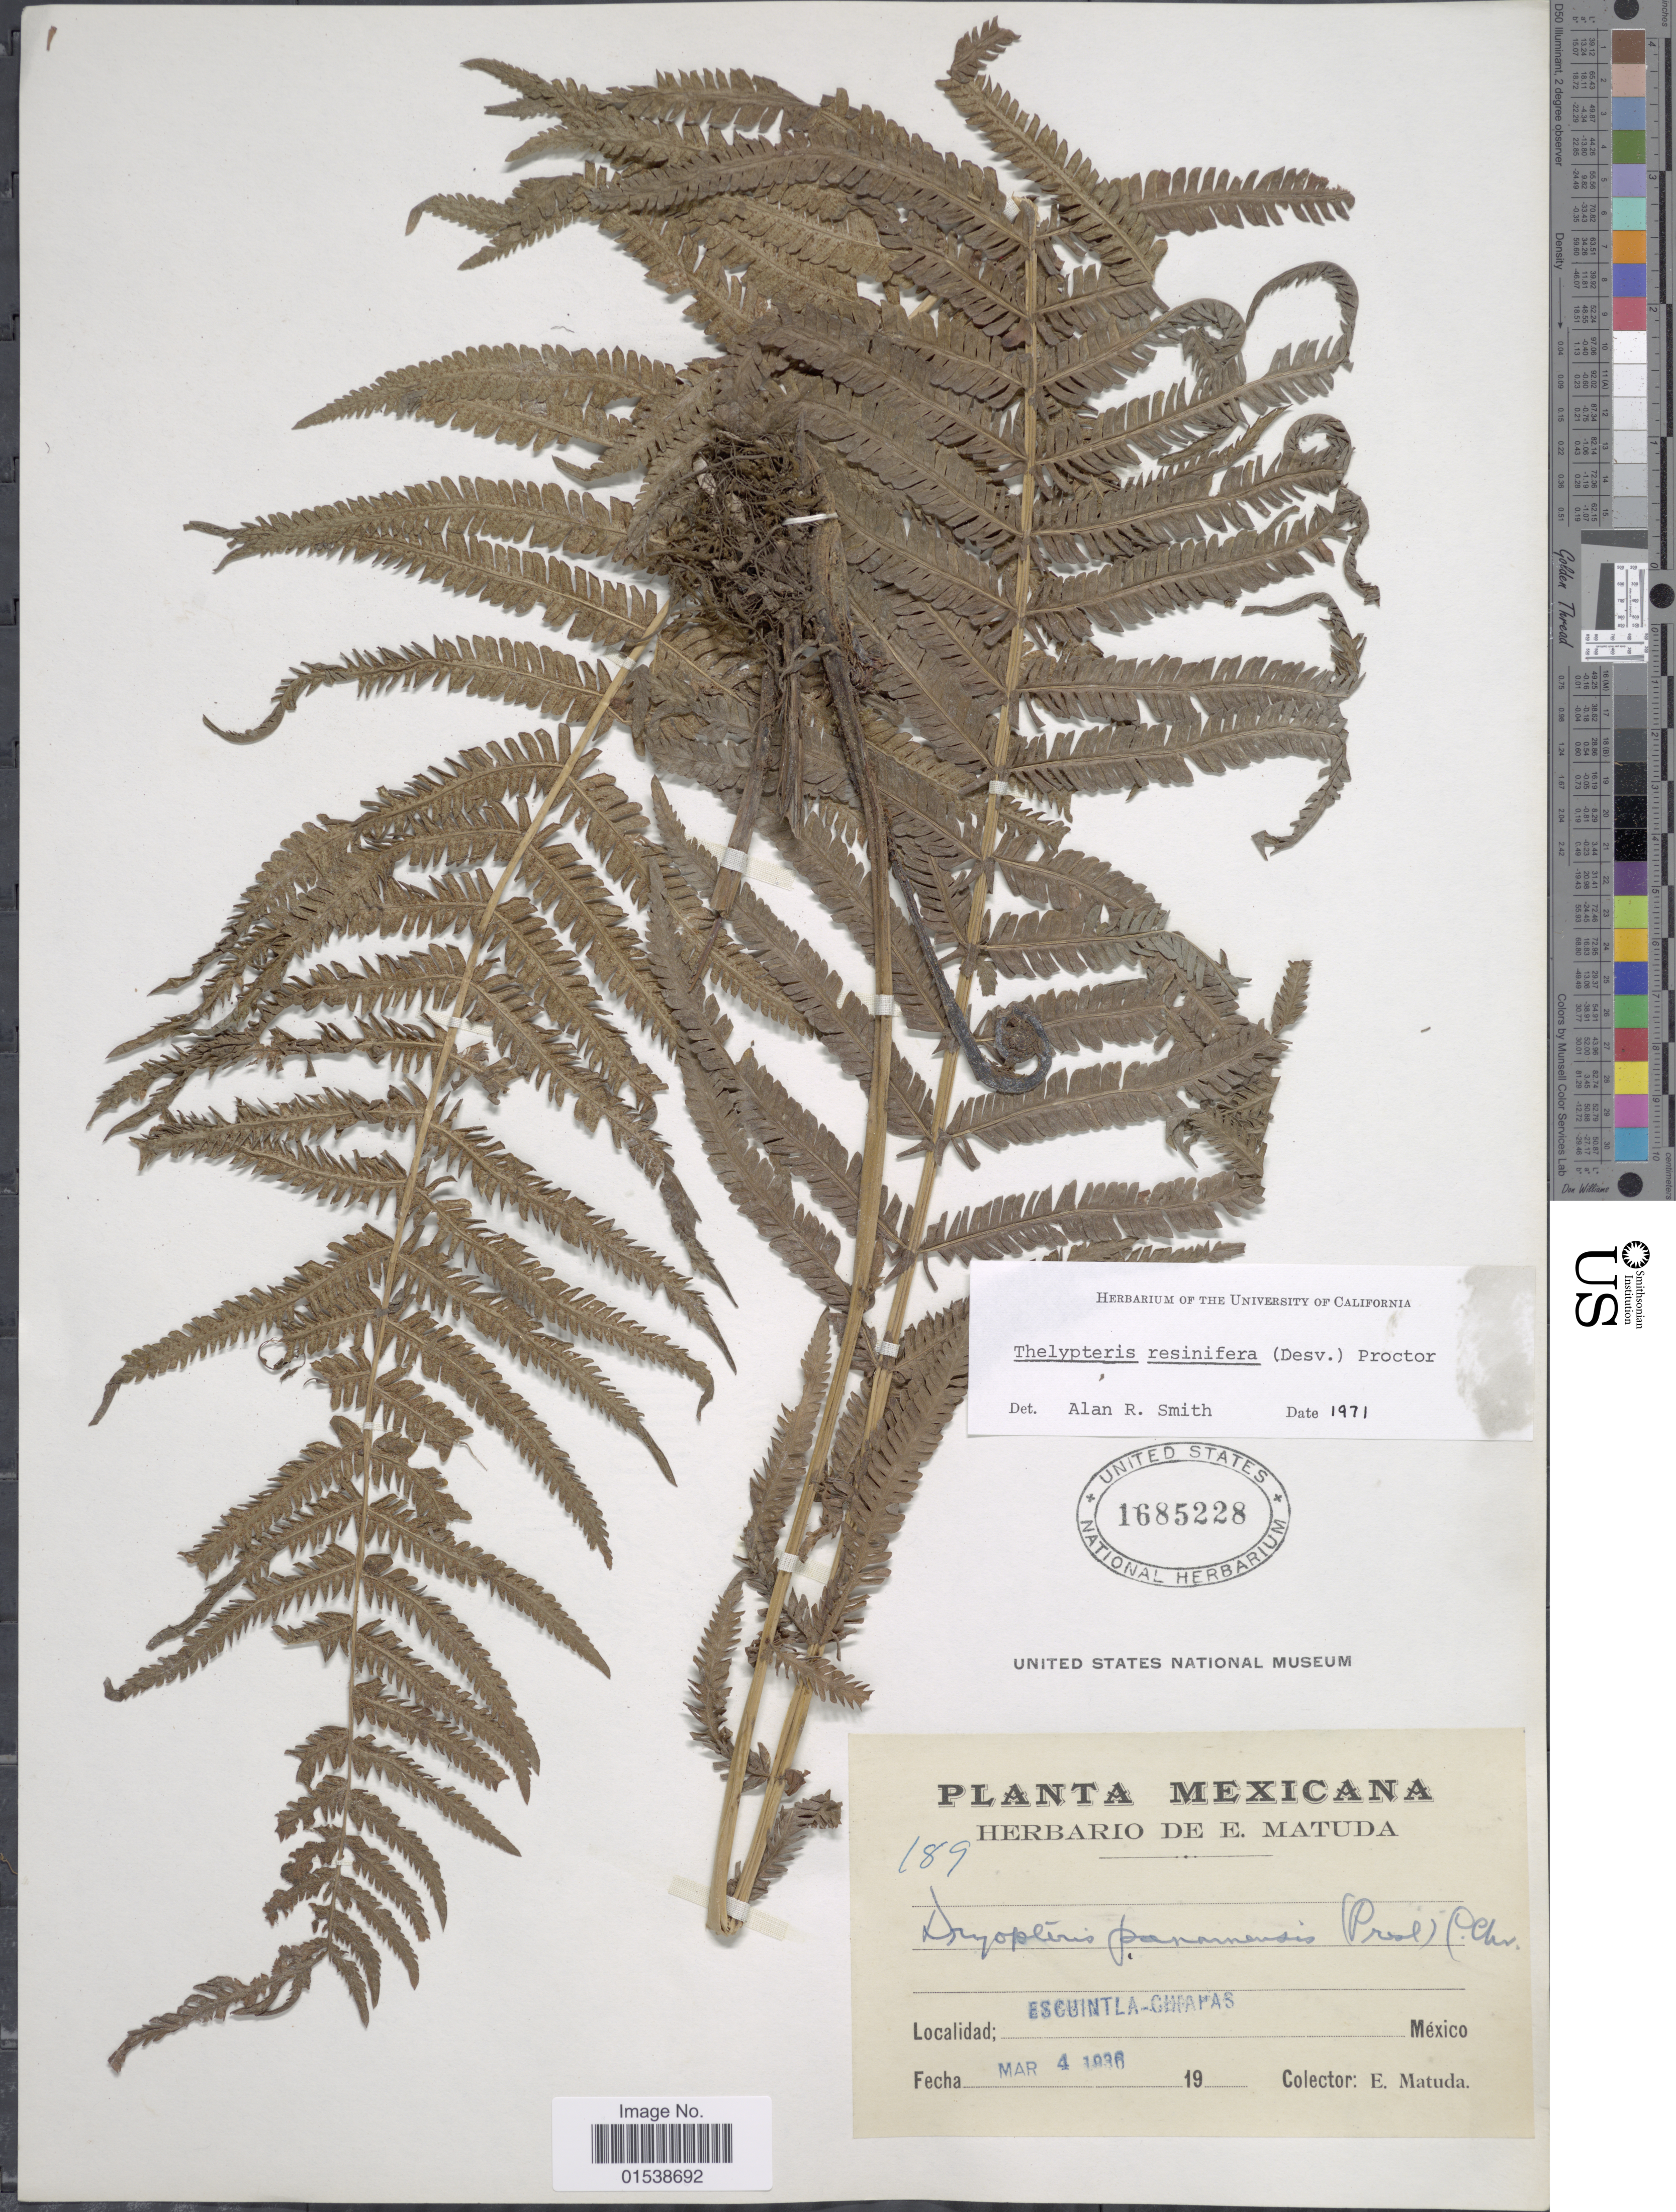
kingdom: Plantae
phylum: Tracheophyta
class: Polypodiopsida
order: Polypodiales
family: Thelypteridaceae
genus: Amauropelta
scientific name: Amauropelta resinifera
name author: (Desv.) Pic. Serm.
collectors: E. Matuda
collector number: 189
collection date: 1936-03-04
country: Mexico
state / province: Chiapas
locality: Mexicana, Escuintla-Chiapas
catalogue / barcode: US 1685228